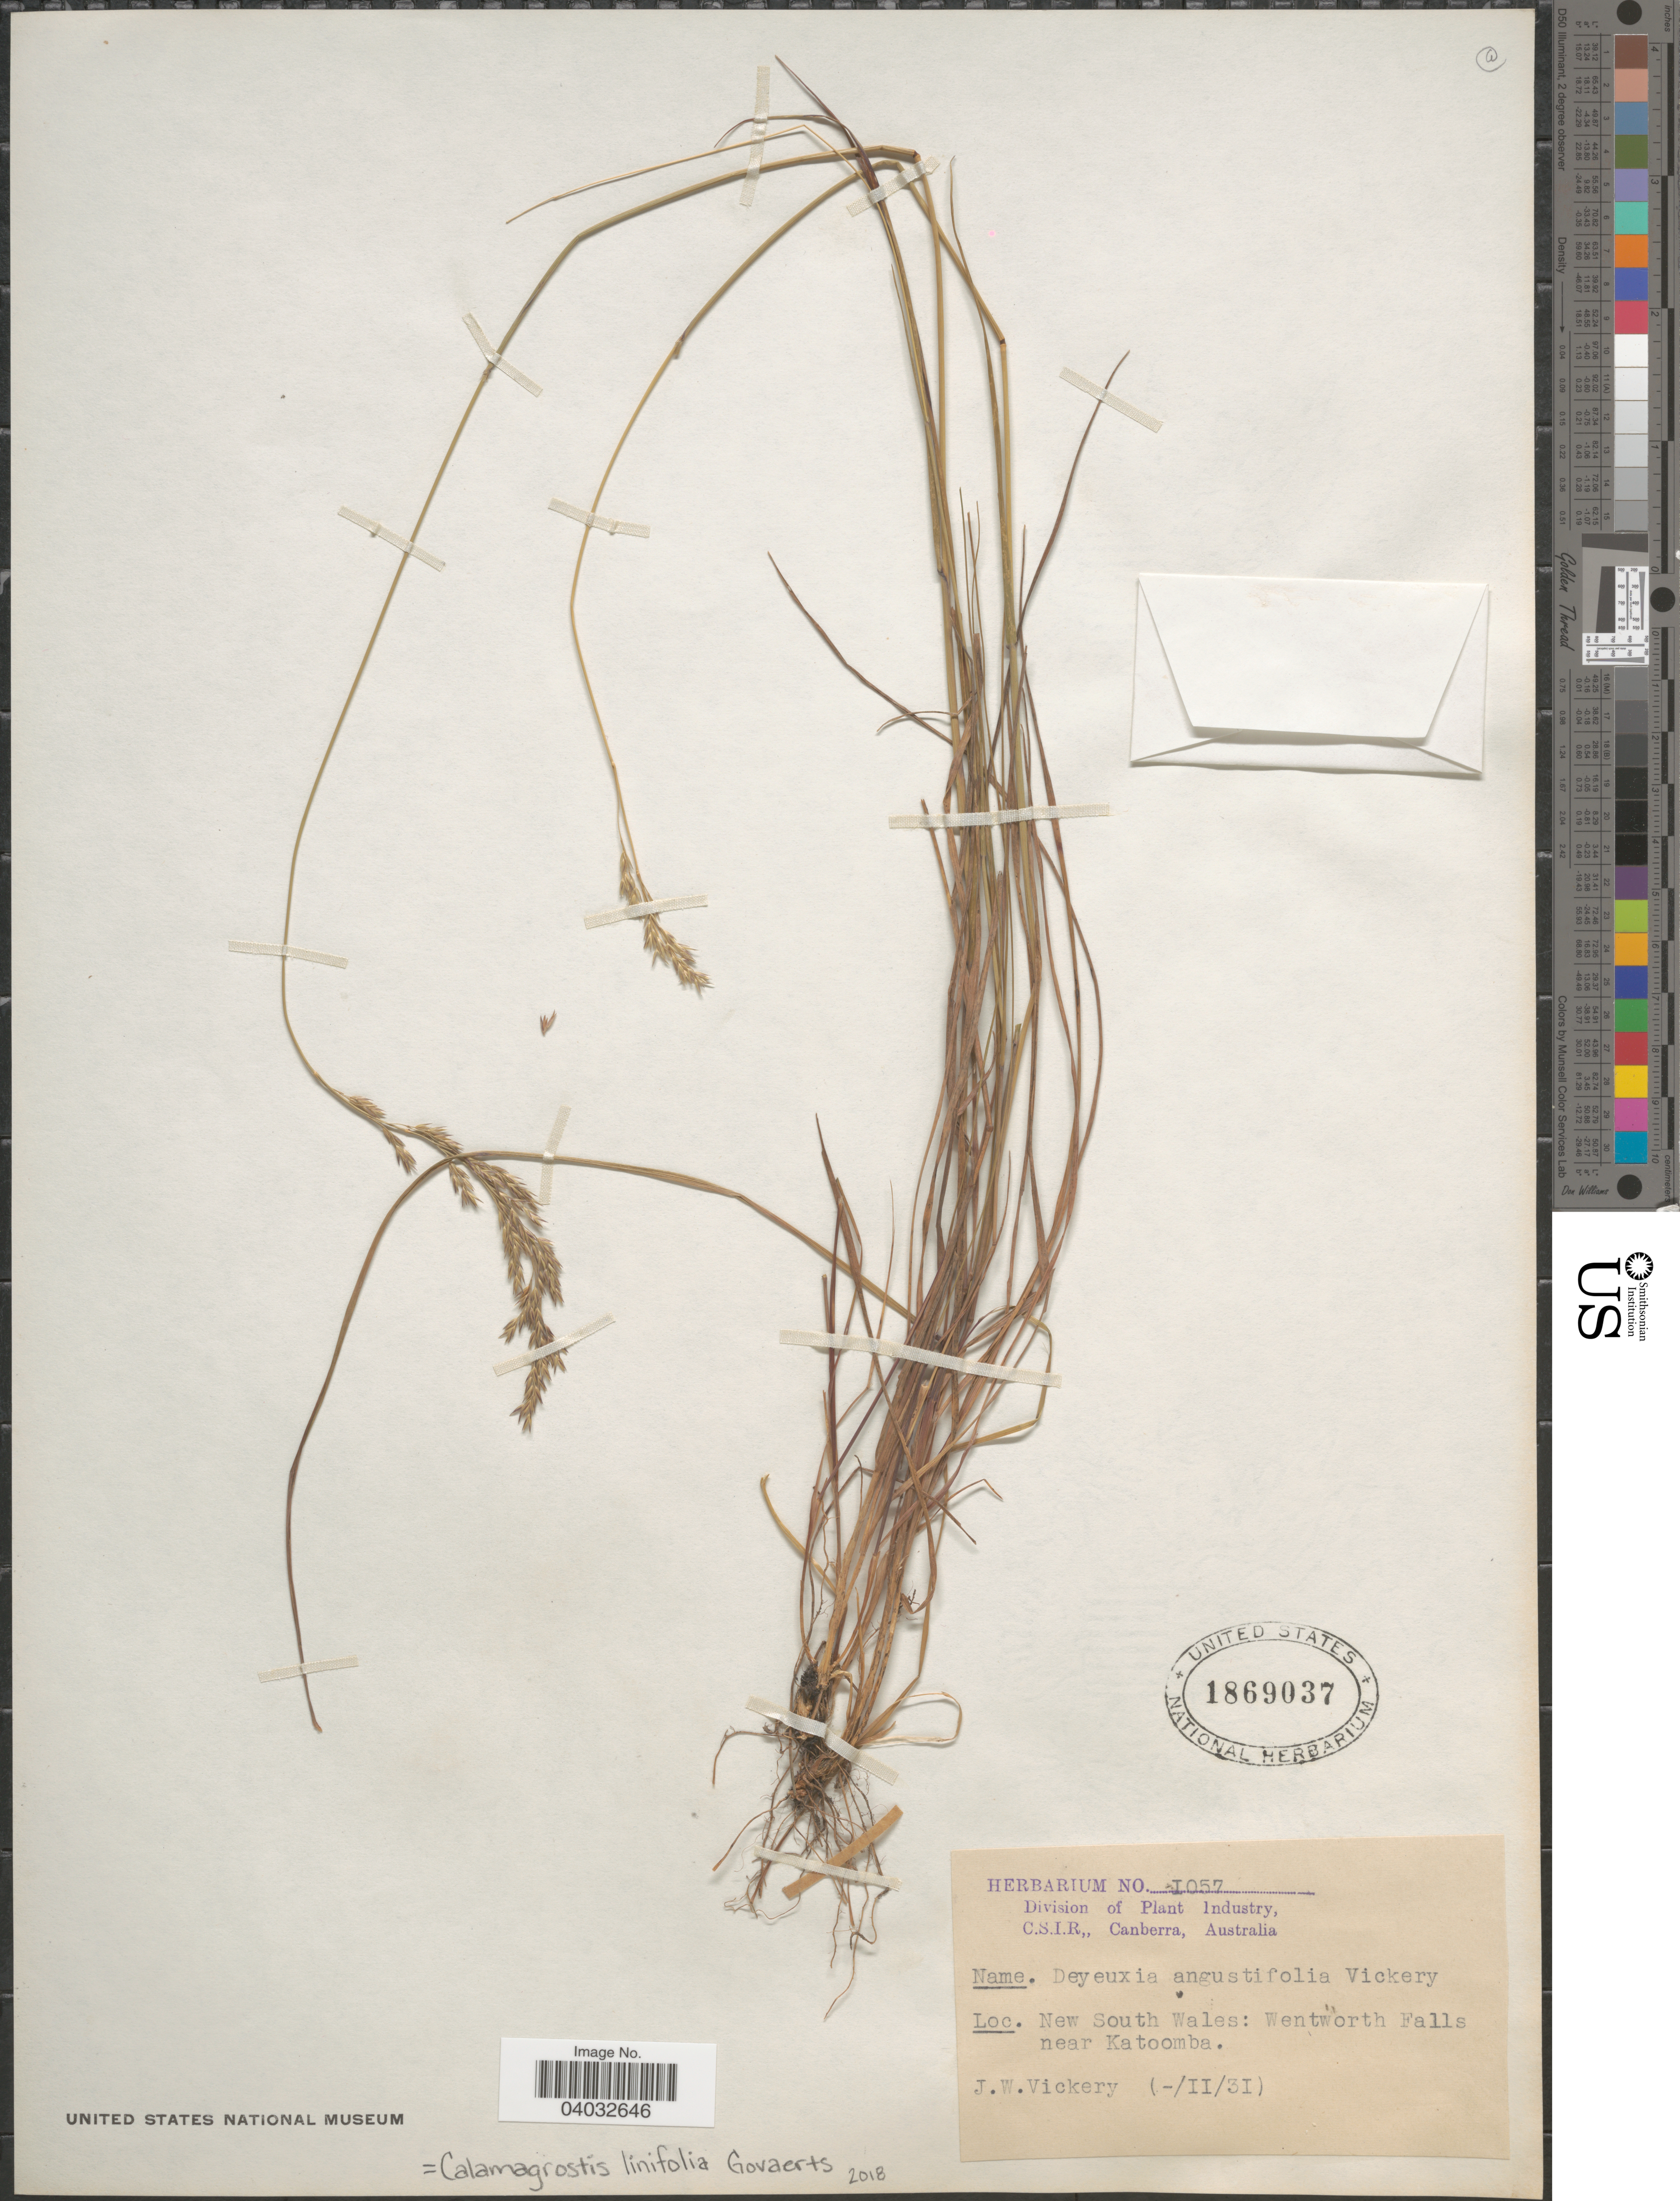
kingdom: Plantae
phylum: Tracheophyta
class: Liliopsida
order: Poales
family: Poaceae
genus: Calamagrostis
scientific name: Calamagrostis linifolia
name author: Govaerts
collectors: J. Vickery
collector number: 1057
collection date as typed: Transcribed d/m/y: /2/31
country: Australia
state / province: New South Wales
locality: Wentworth Falls near Katoomba.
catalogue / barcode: US 1869037